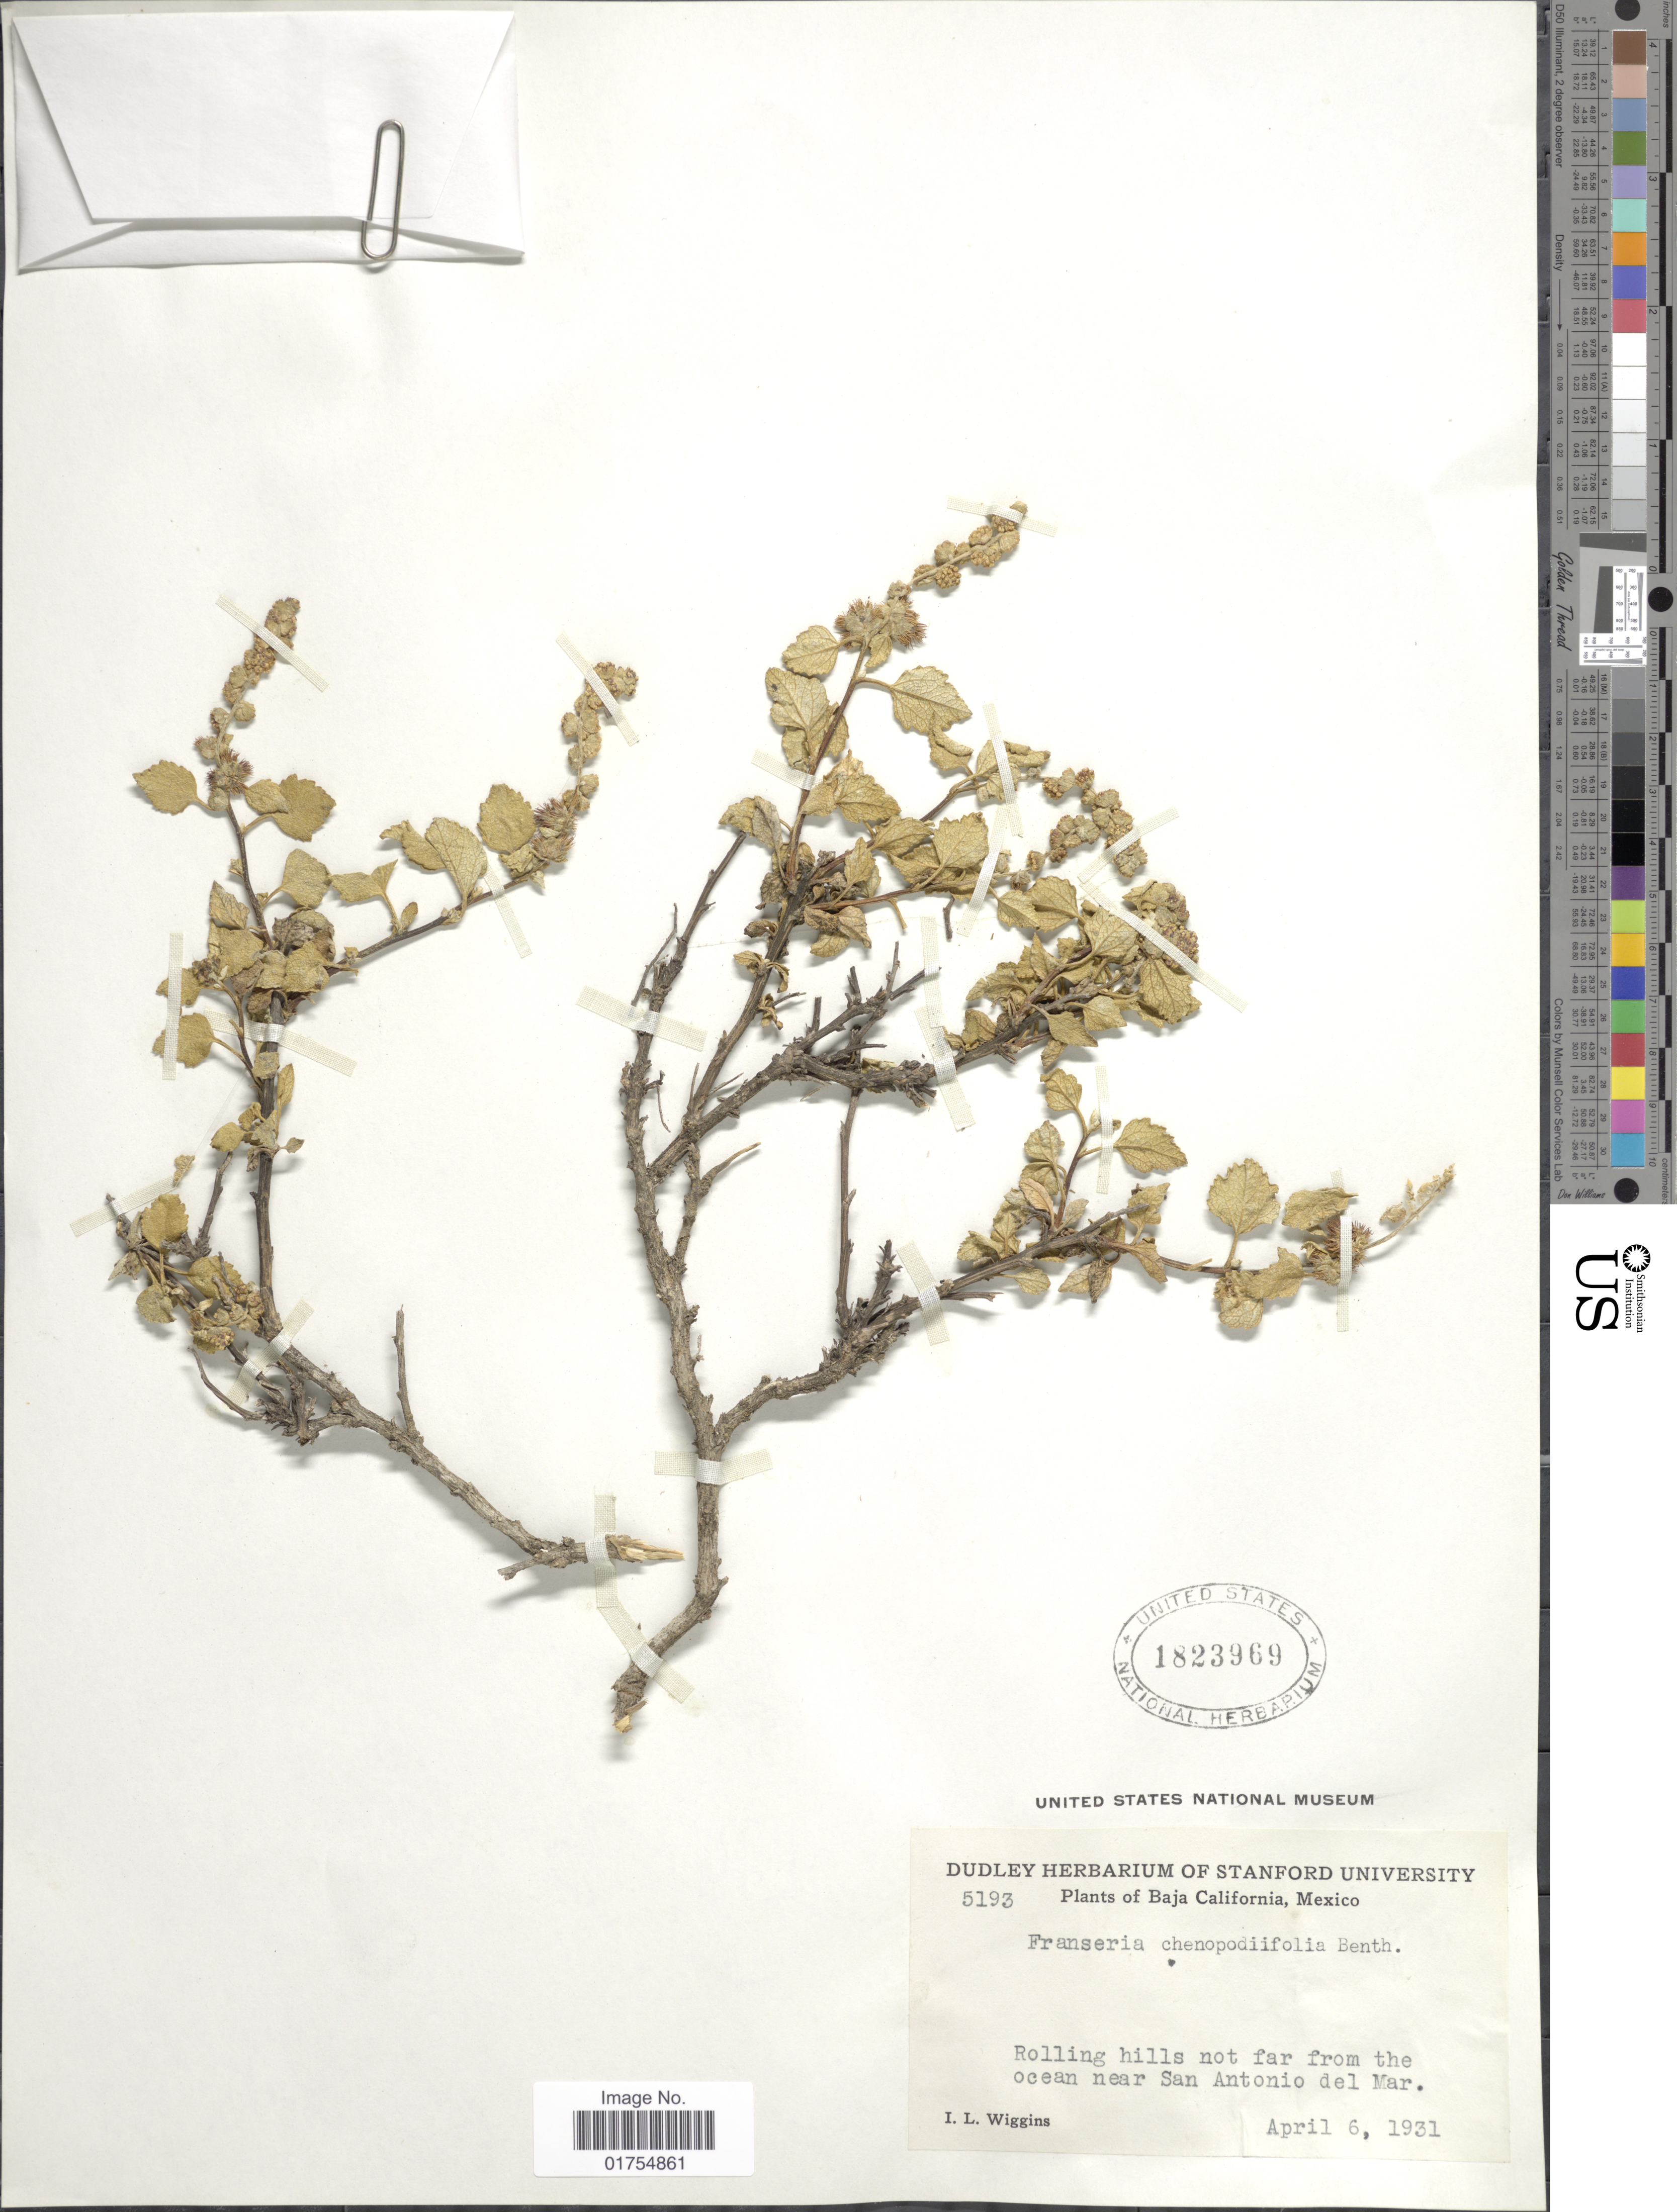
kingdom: Plantae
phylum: Tracheophyta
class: Magnoliopsida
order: Asterales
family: Asteraceae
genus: Franseria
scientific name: Franseria chenopodiifolia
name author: Benth.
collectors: I. L. Wiggins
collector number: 5193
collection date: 1931-04-06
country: Mexico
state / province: Baja California Norte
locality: Not far from the ocean near San Antonio del Mar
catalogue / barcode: US 1823969